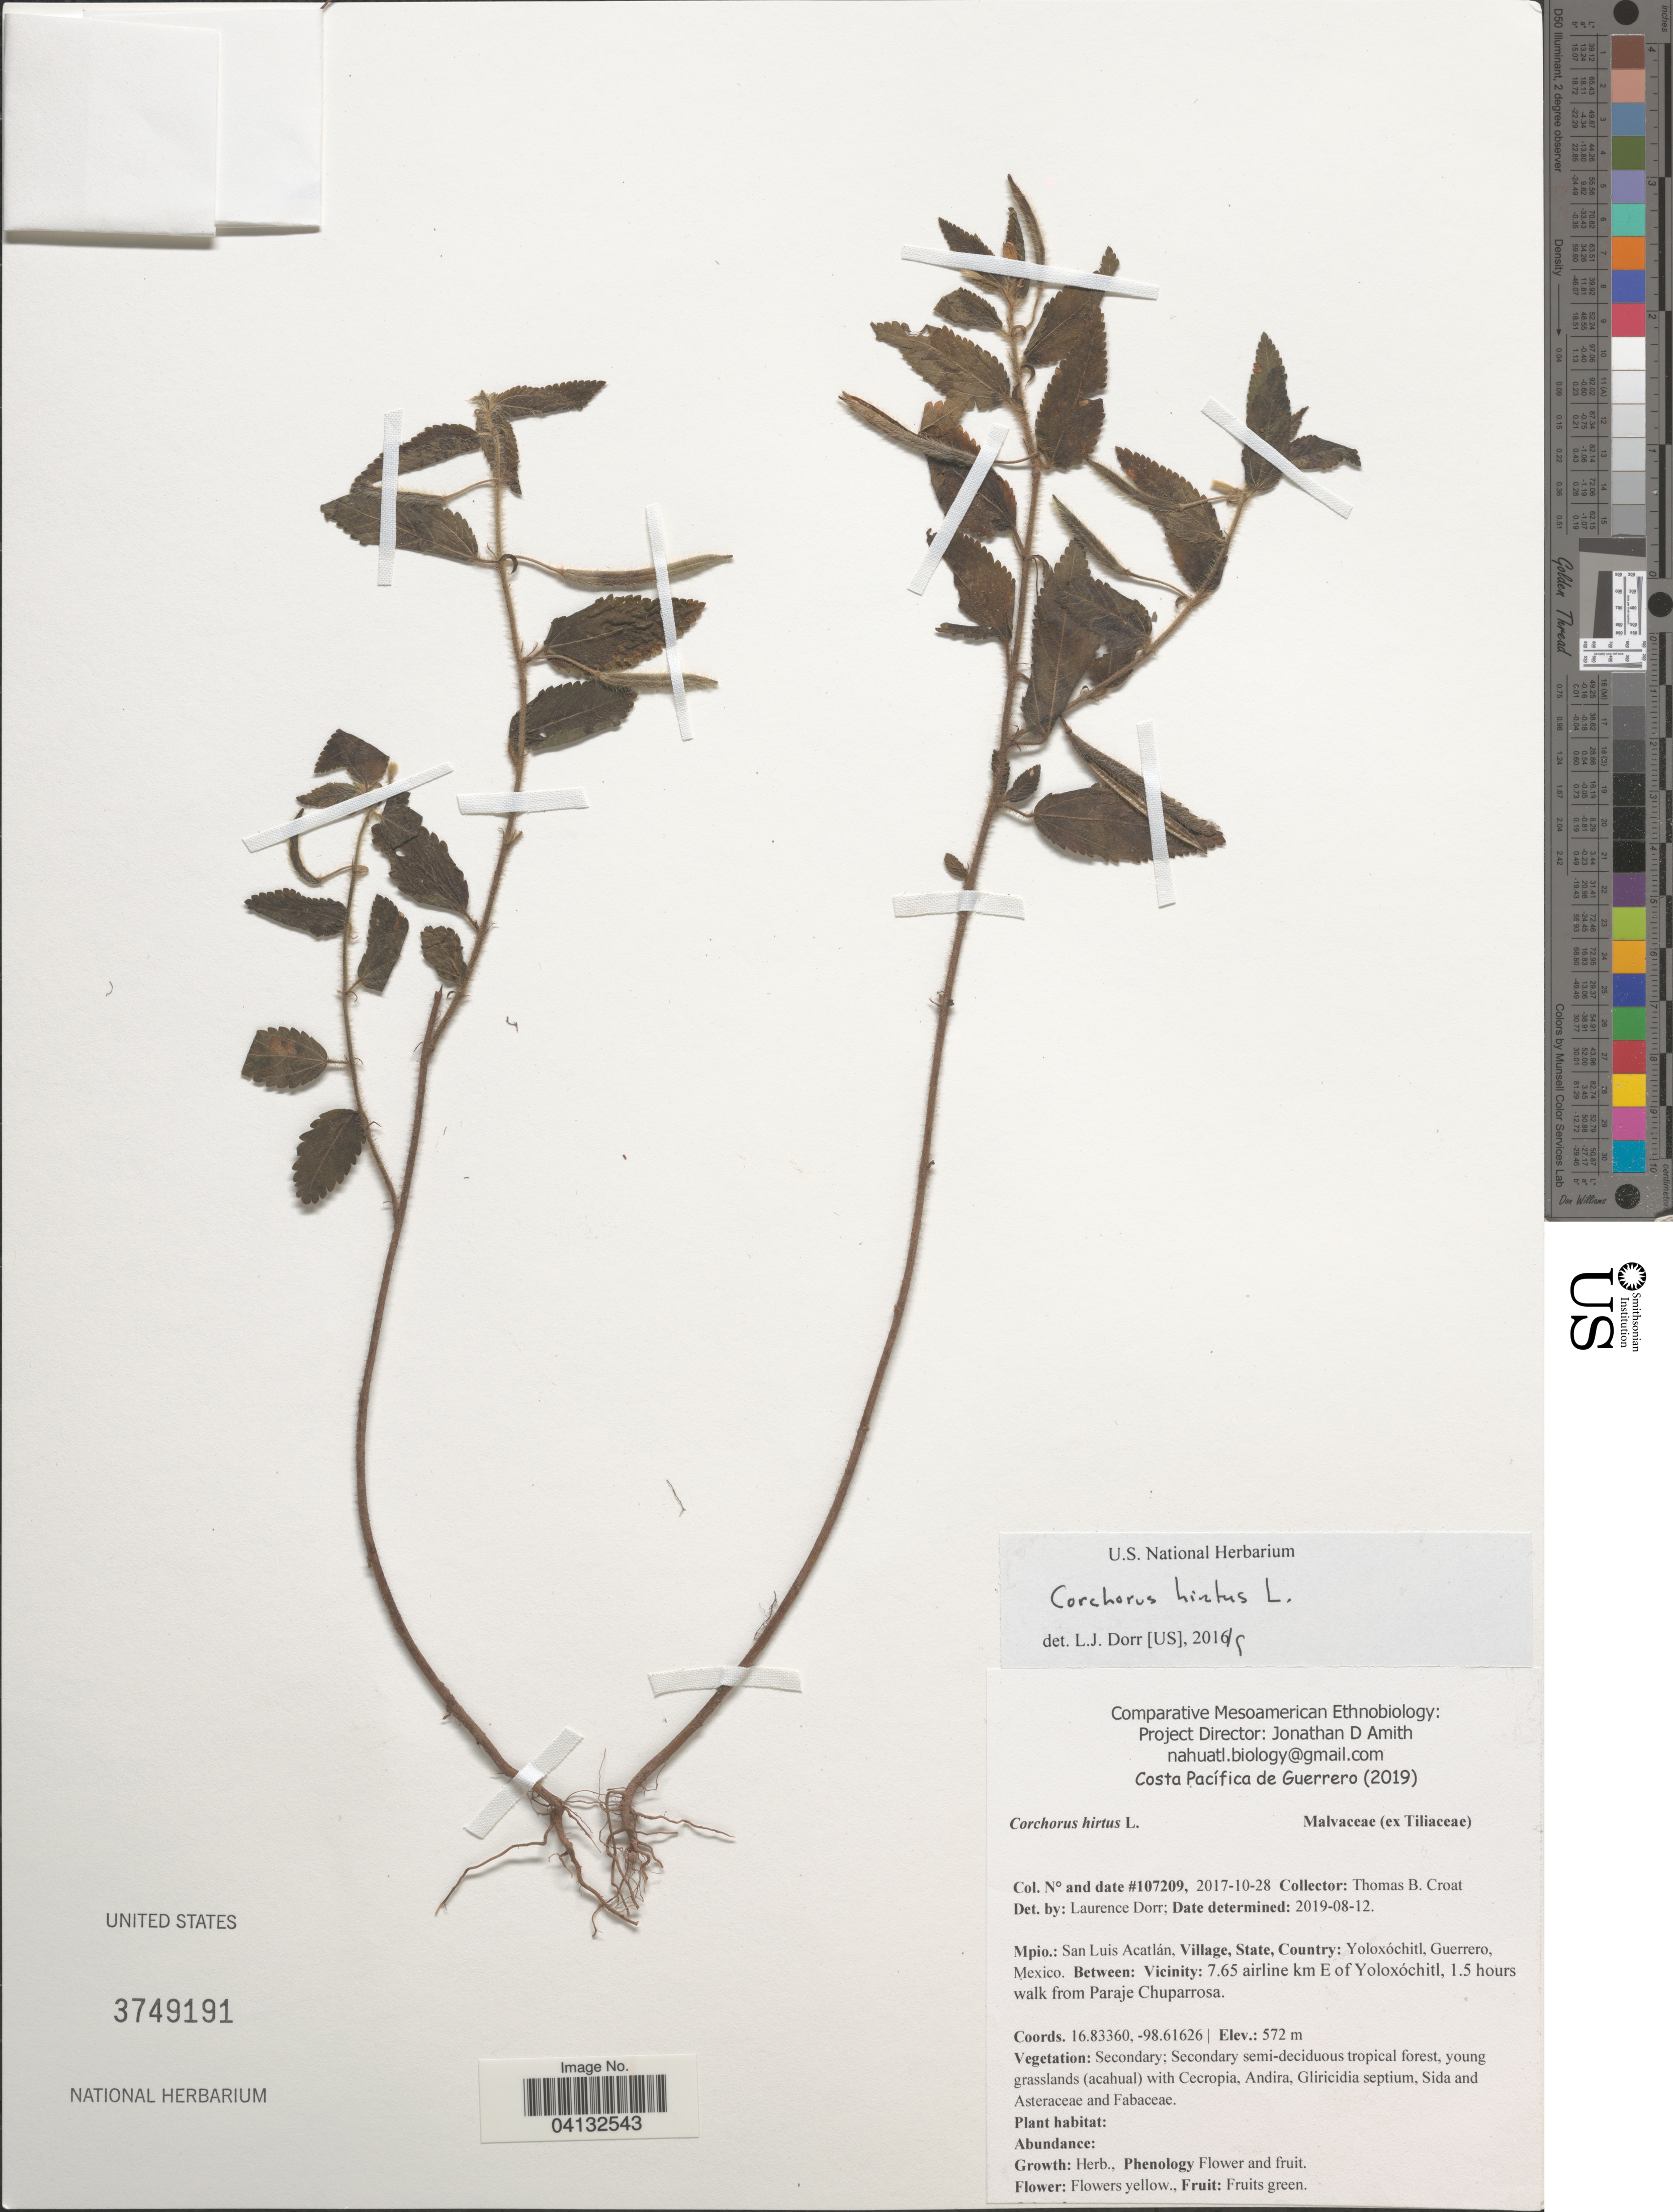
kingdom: Plantae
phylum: Tracheophyta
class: Magnoliopsida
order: Malvales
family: Malvaceae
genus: Corchorus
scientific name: Corchorus hirtus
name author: L.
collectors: T. B. Croat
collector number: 107209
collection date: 2017-10-28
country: Mexico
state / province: Guerrero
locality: Mpio.: San Luis Acatlán, Village: Yoloxóchitl. Between: Vicinity: 7.65 airline km E of Yoloxóchitl, 1.5 hours walk from Paraje Chuparrosa.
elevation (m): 572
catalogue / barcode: US 3749191